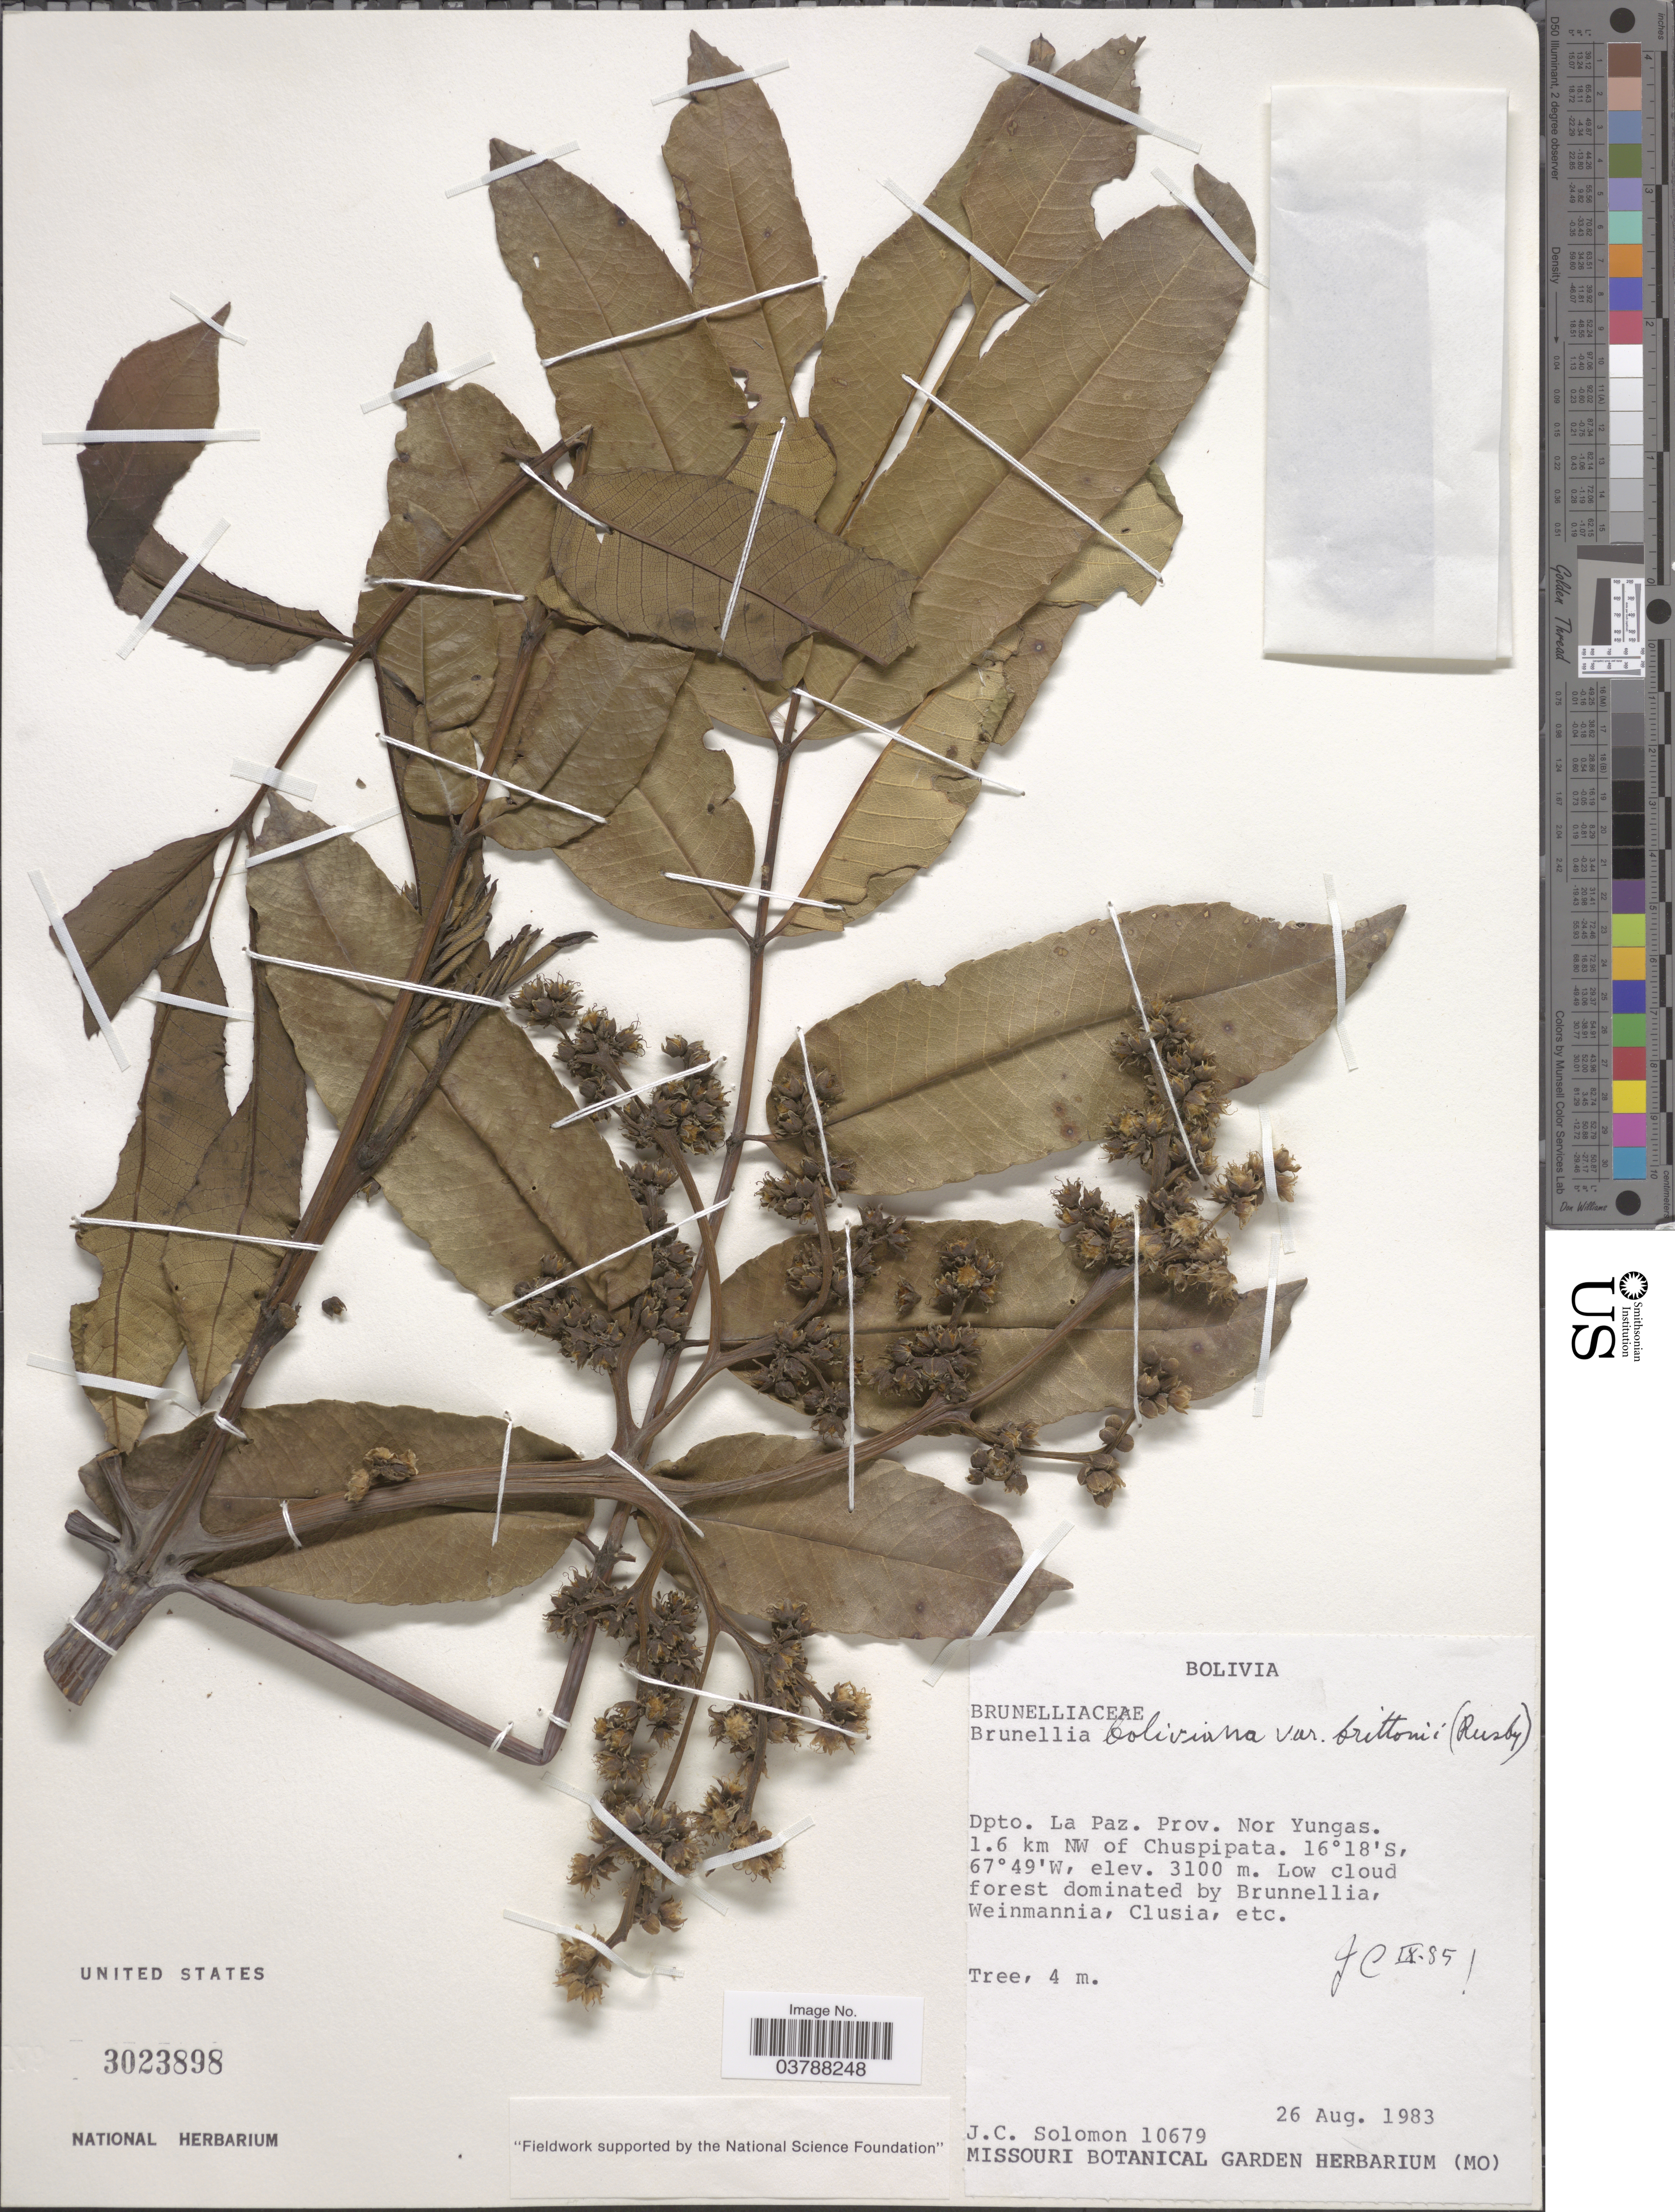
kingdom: Plantae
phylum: Tracheophyta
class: Magnoliopsida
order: Oxalidales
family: Brunelliaceae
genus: Brunellia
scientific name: Brunellia boliviana var. brittonii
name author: (Rusby) Cuatrec.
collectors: J. C. Solomon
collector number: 10679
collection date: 1983-08-26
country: Bolivia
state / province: La Paz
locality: Dpto. La Paz. Prov. Nor Yungas. 1.6 km NW of Chuspipata.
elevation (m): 3100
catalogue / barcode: US 3023898